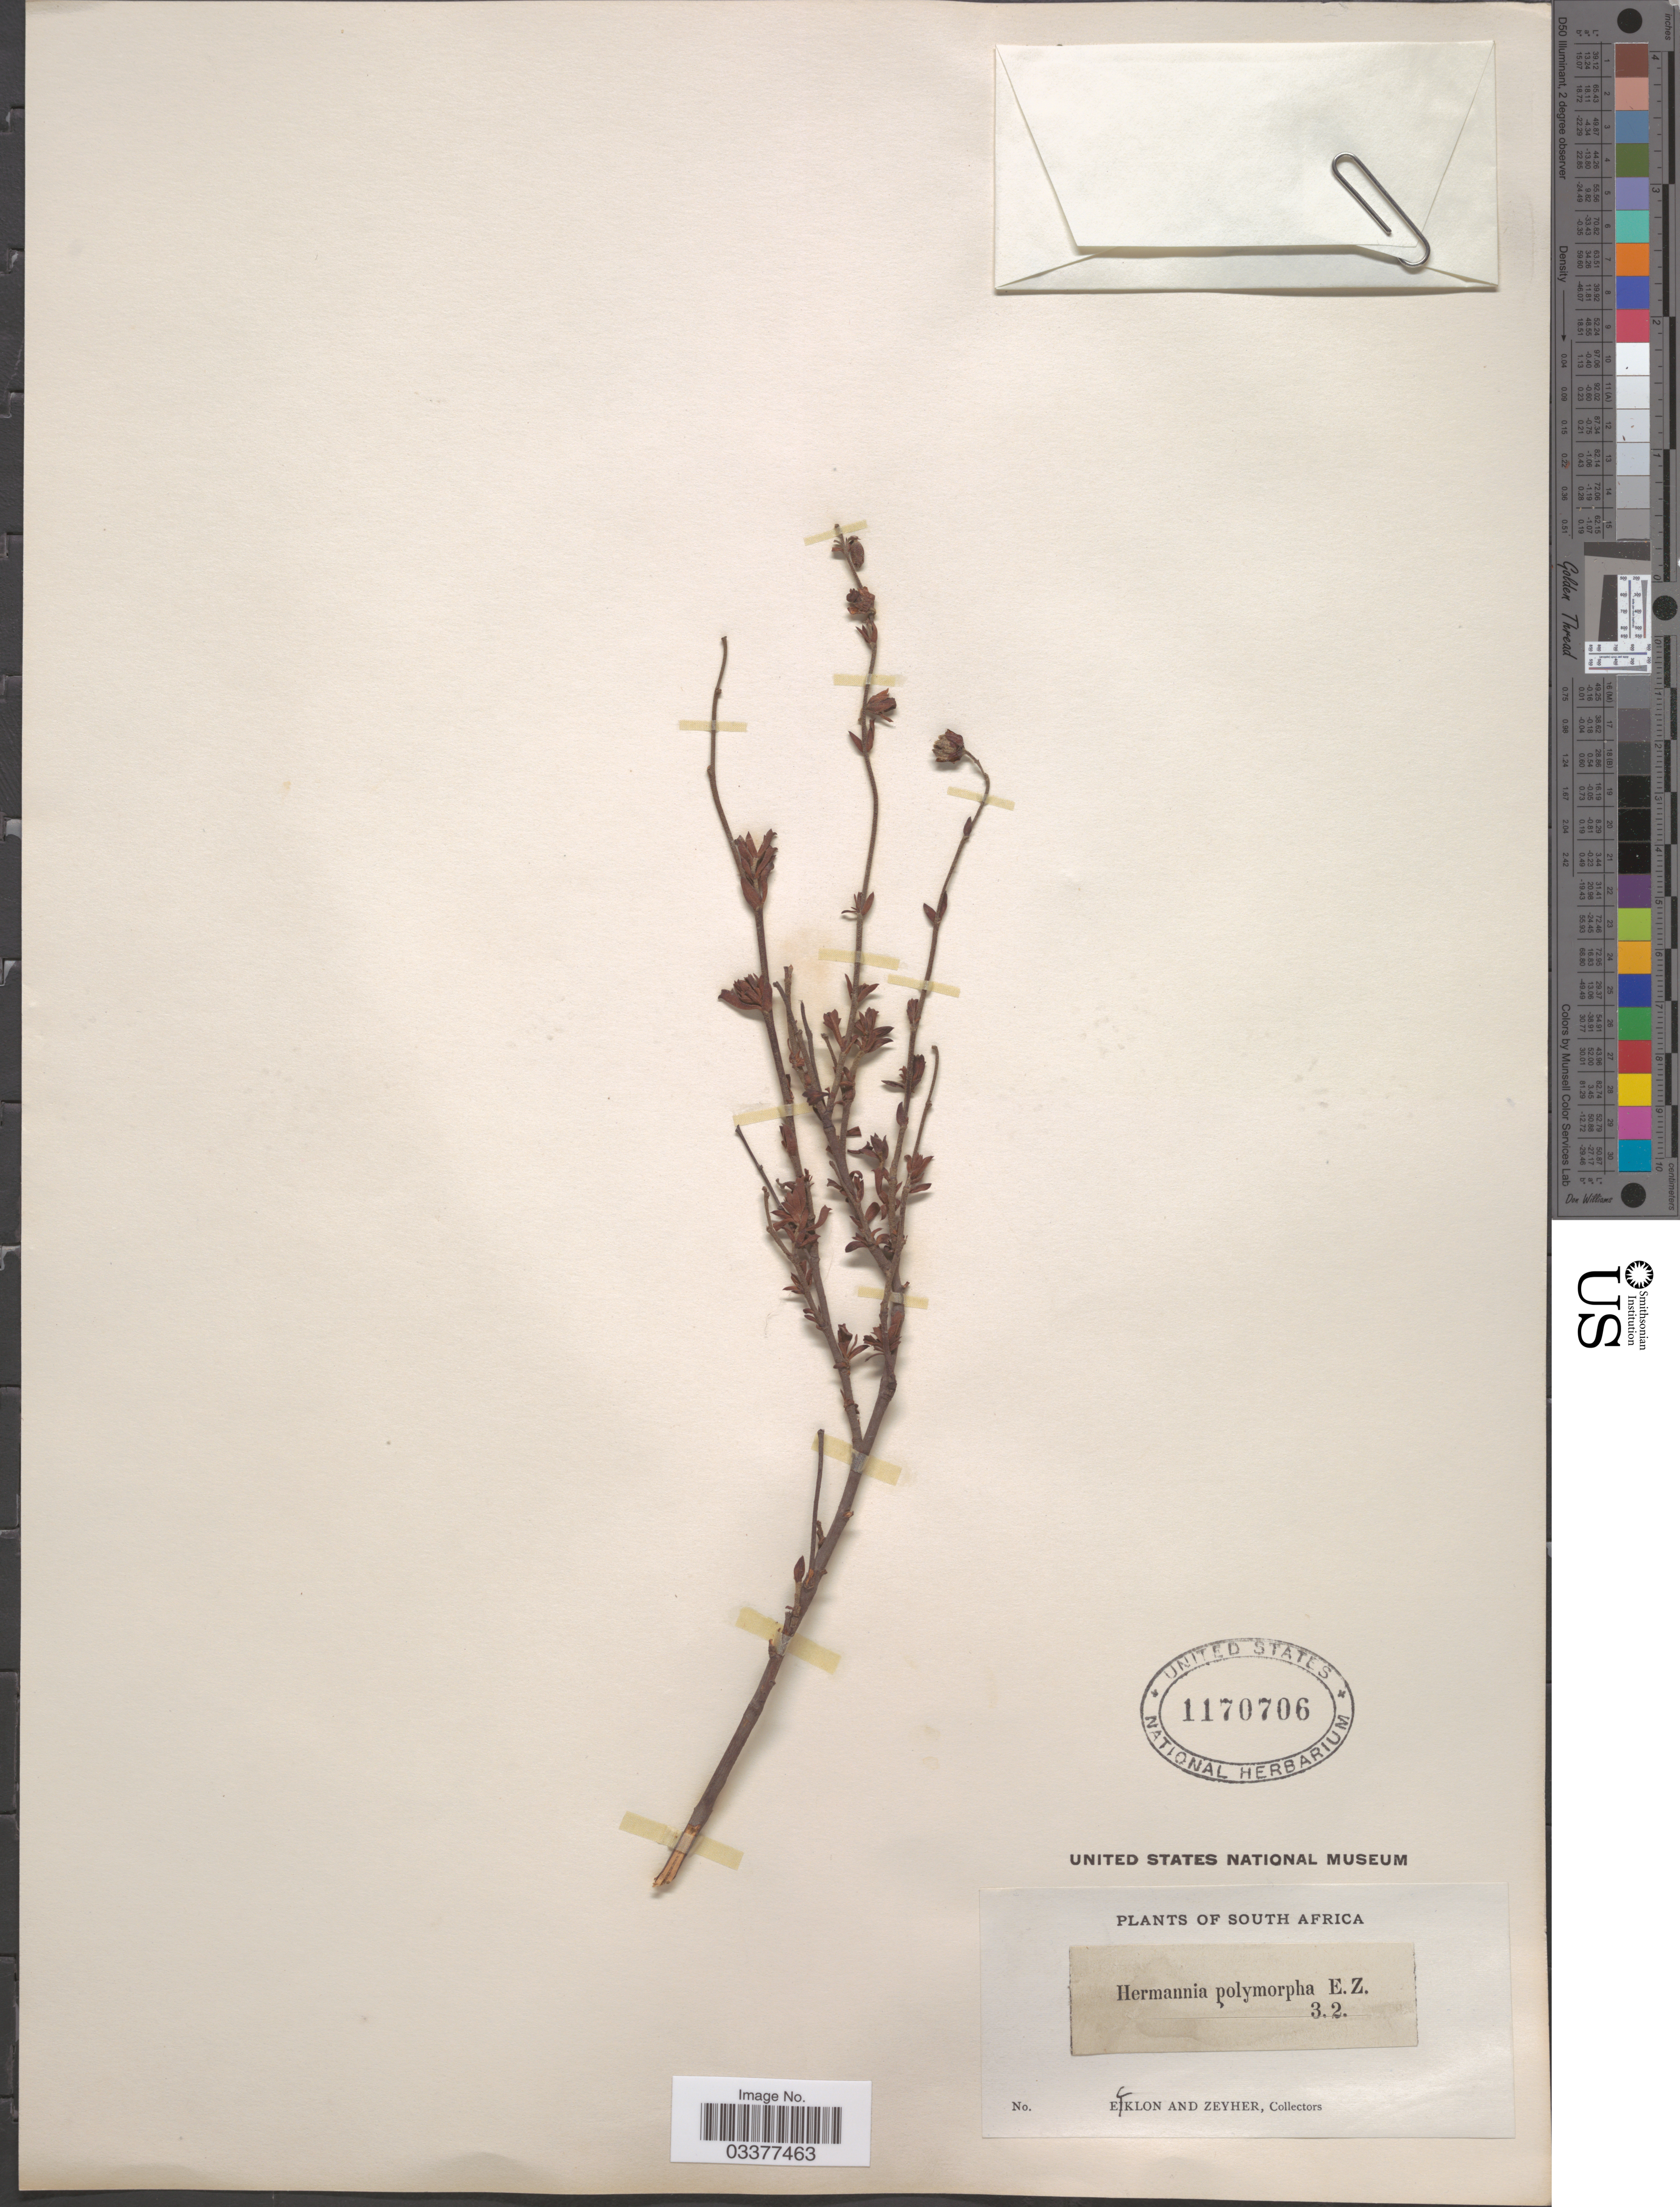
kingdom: Plantae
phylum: Tracheophyta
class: Magnoliopsida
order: Malvales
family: Malvaceae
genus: Hermannia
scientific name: Hermannia polymorpha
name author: Eckl. & Zeyh.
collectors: -. Ecklon & -. Zeyher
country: South Africa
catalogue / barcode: US 1170706